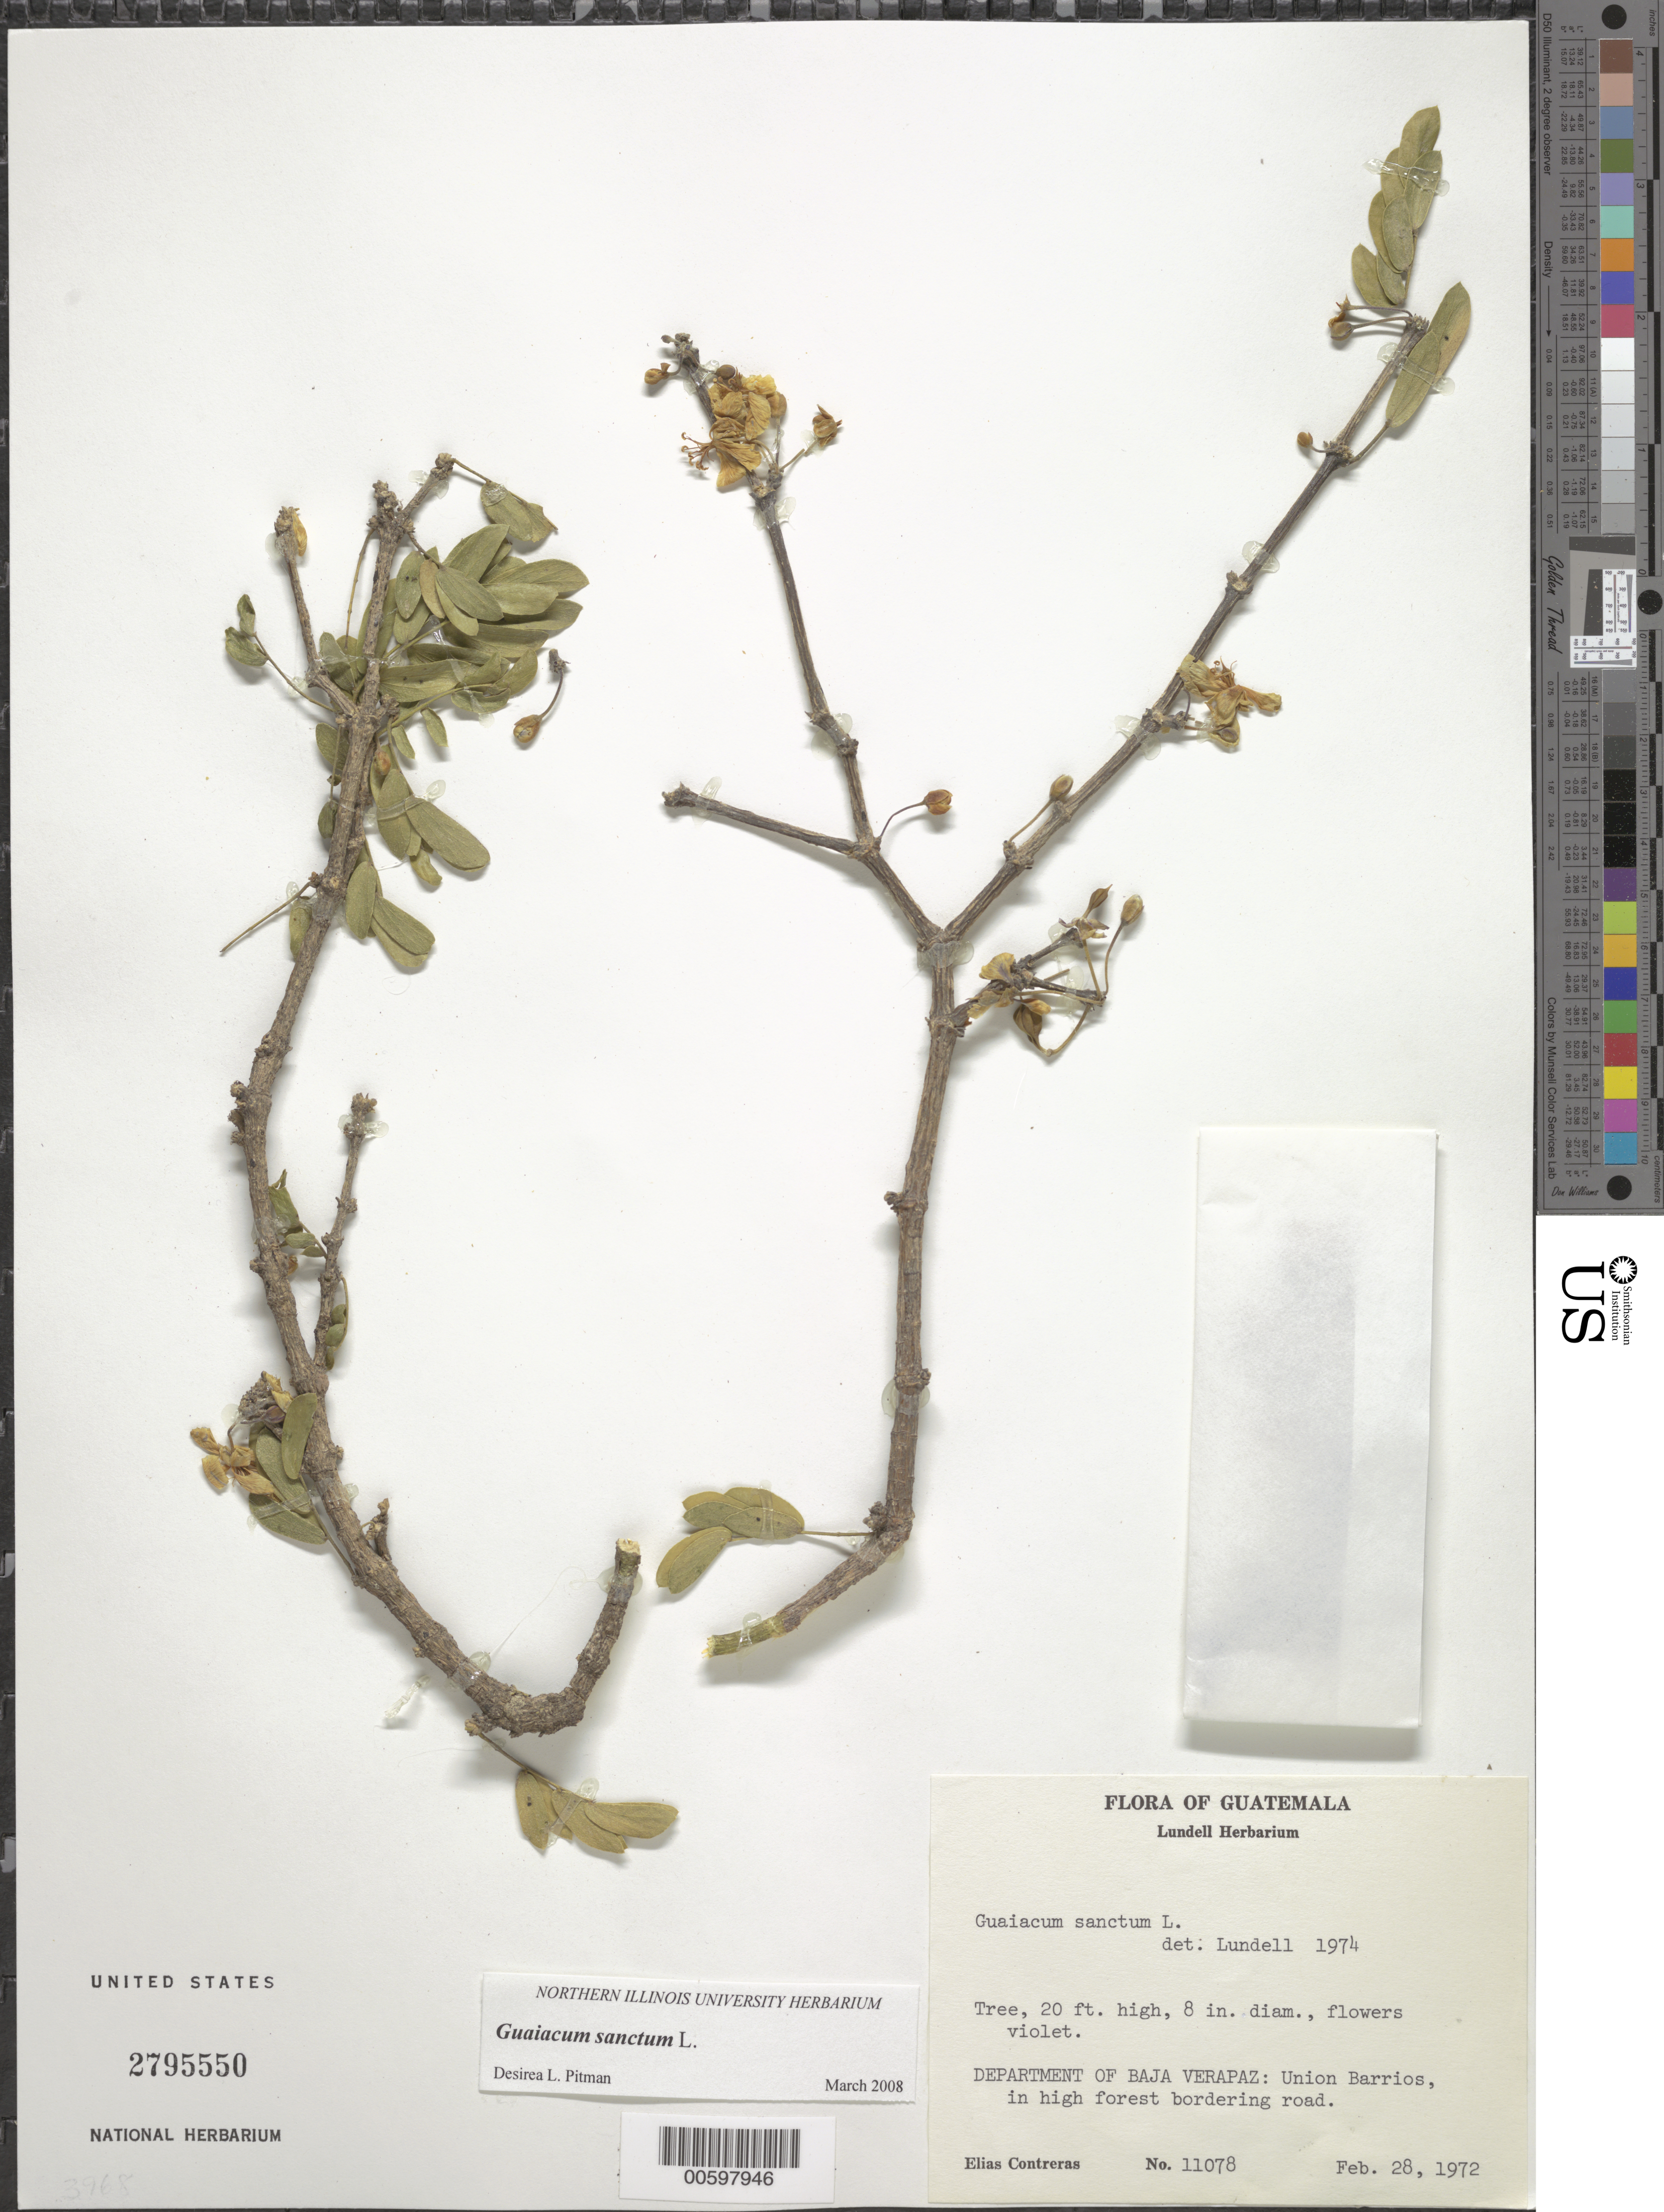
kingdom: Plantae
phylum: Tracheophyta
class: Magnoliopsida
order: Zygophyllales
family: Zygophyllaceae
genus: Guaiacum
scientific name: Guaiacum sanctum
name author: L.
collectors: E. Contreras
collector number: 11078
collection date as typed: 28 Feb 1972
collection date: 1972-02-28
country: Guatemala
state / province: Baja Verapaz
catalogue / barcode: US 2795550